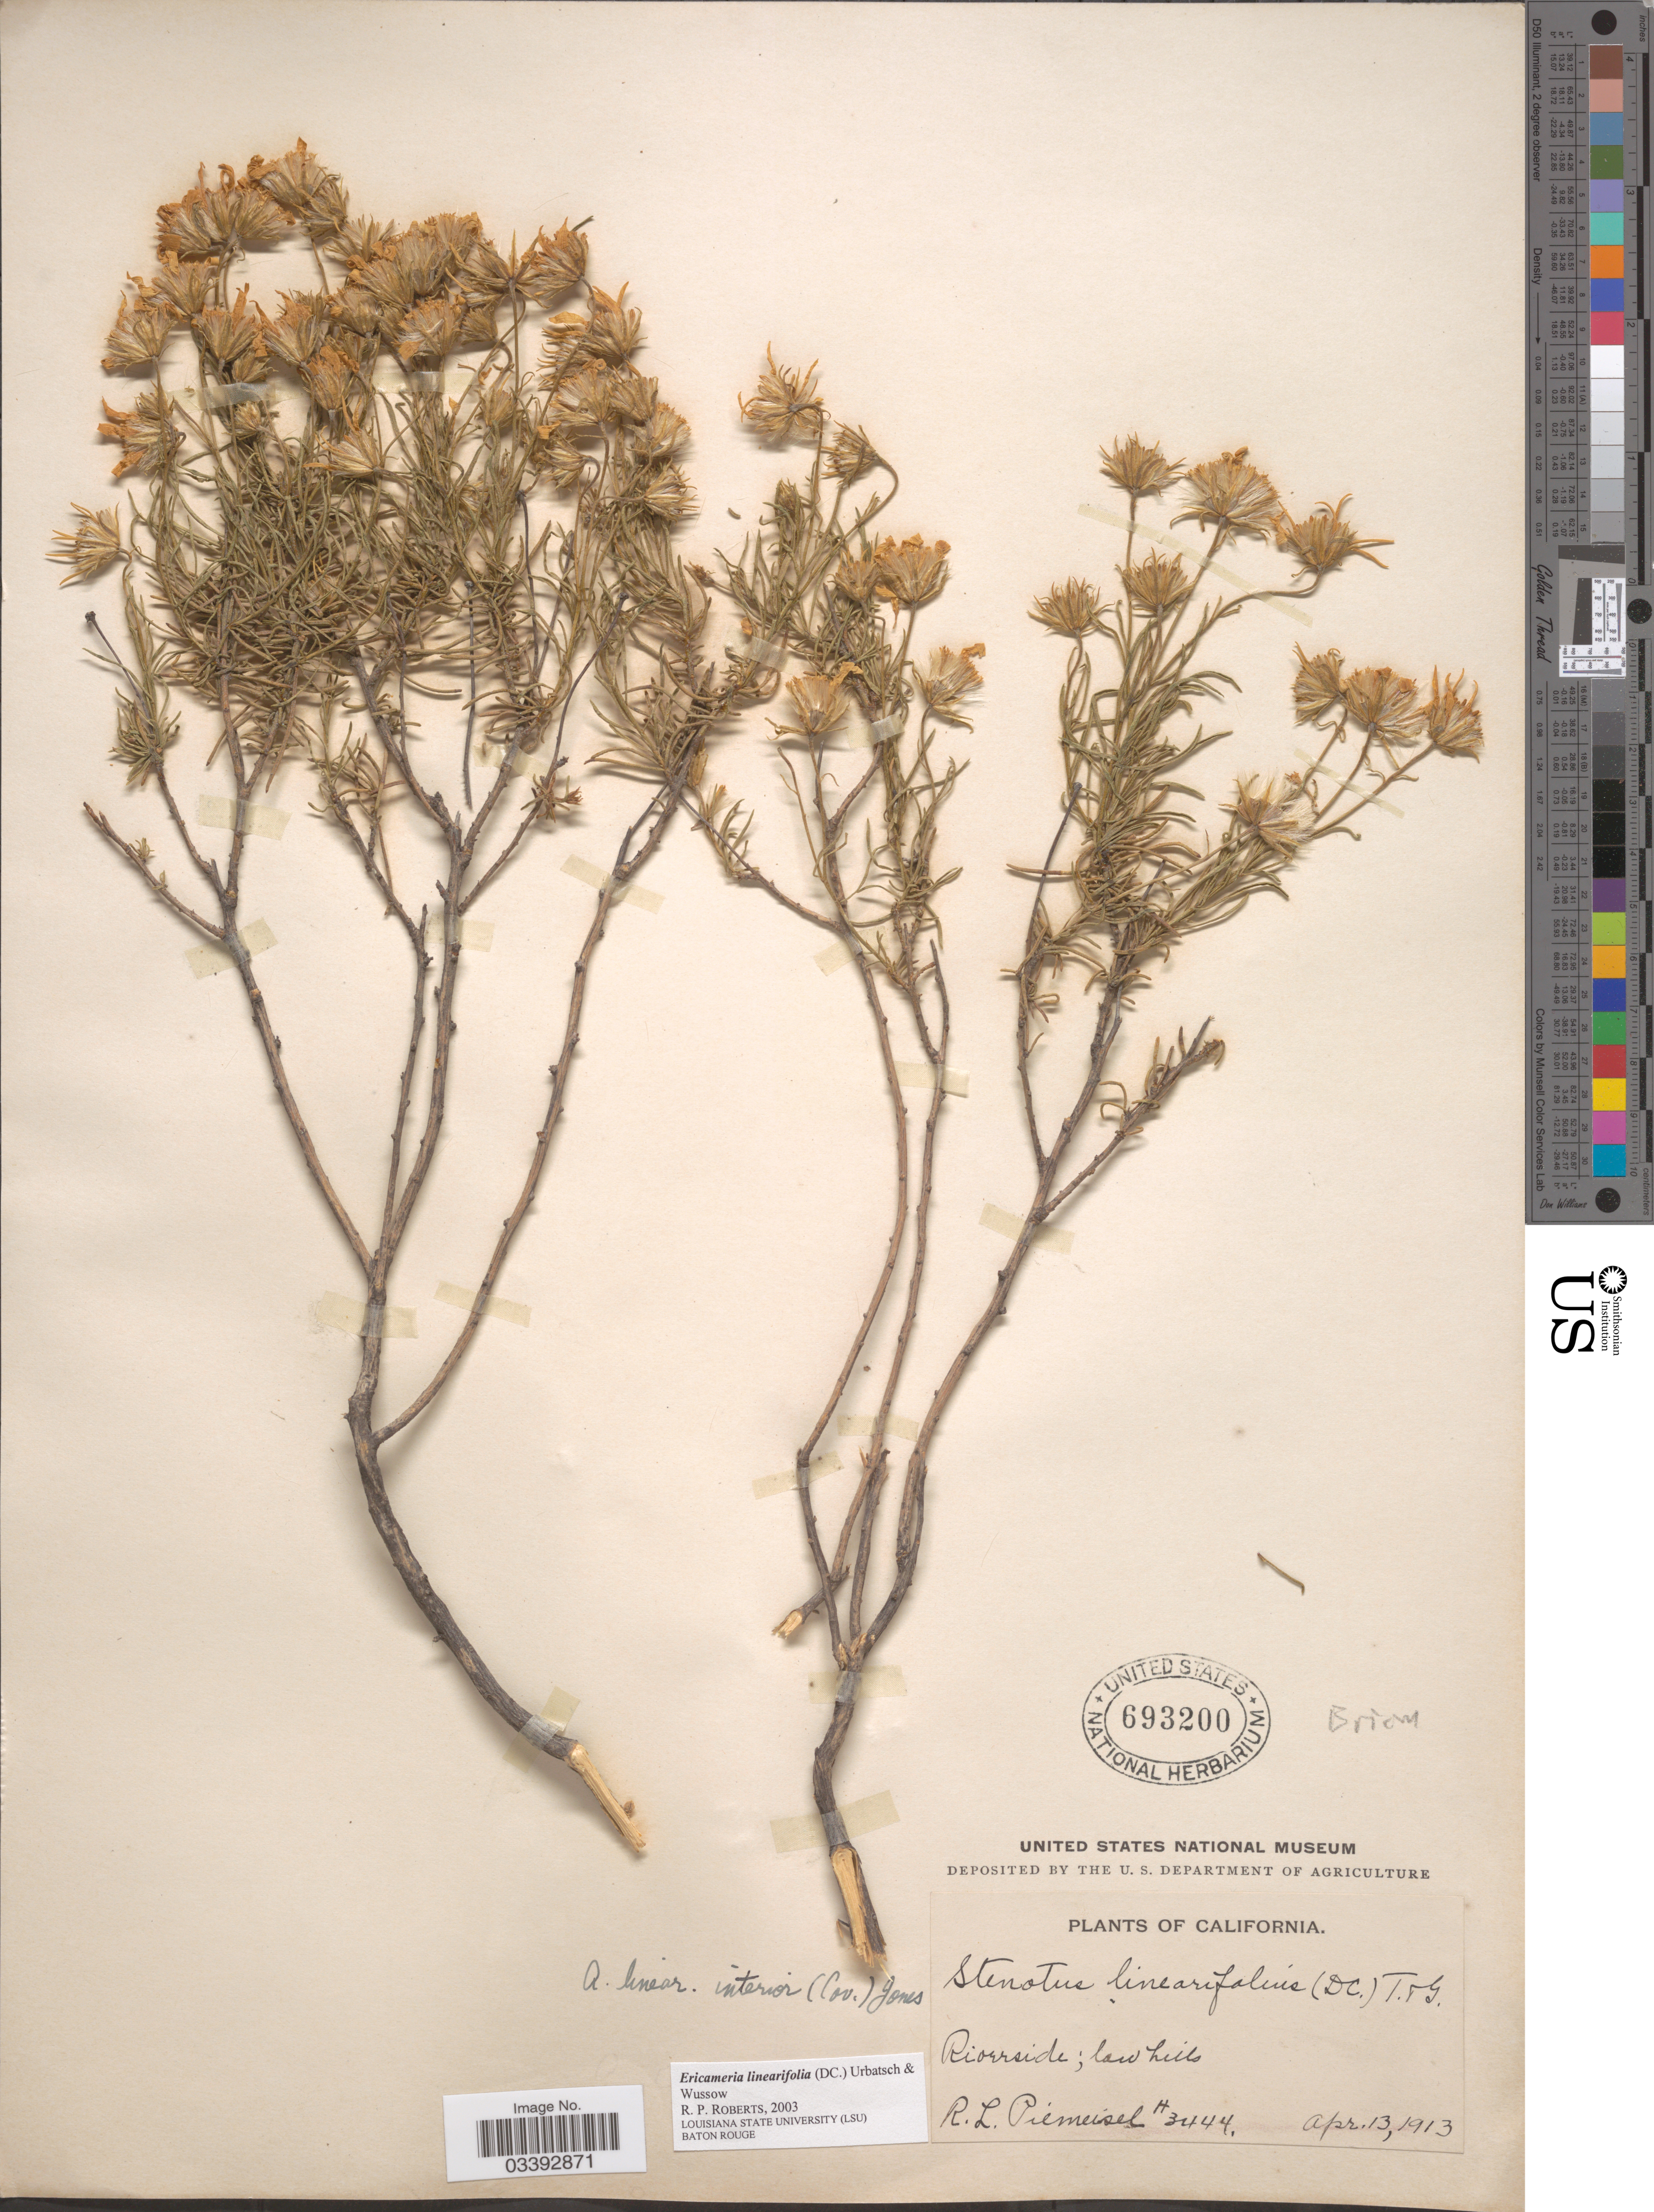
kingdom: Plantae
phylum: Tracheophyta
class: Magnoliopsida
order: Asterales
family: Asteraceae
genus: Ericameria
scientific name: Ericameria linearifolia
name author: (DC.) Urbatsch & Wussow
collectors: R. L. Piemeisel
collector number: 3444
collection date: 1913-03-13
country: United States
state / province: California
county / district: Riverside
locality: Riverside; low hills.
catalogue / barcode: US 693200